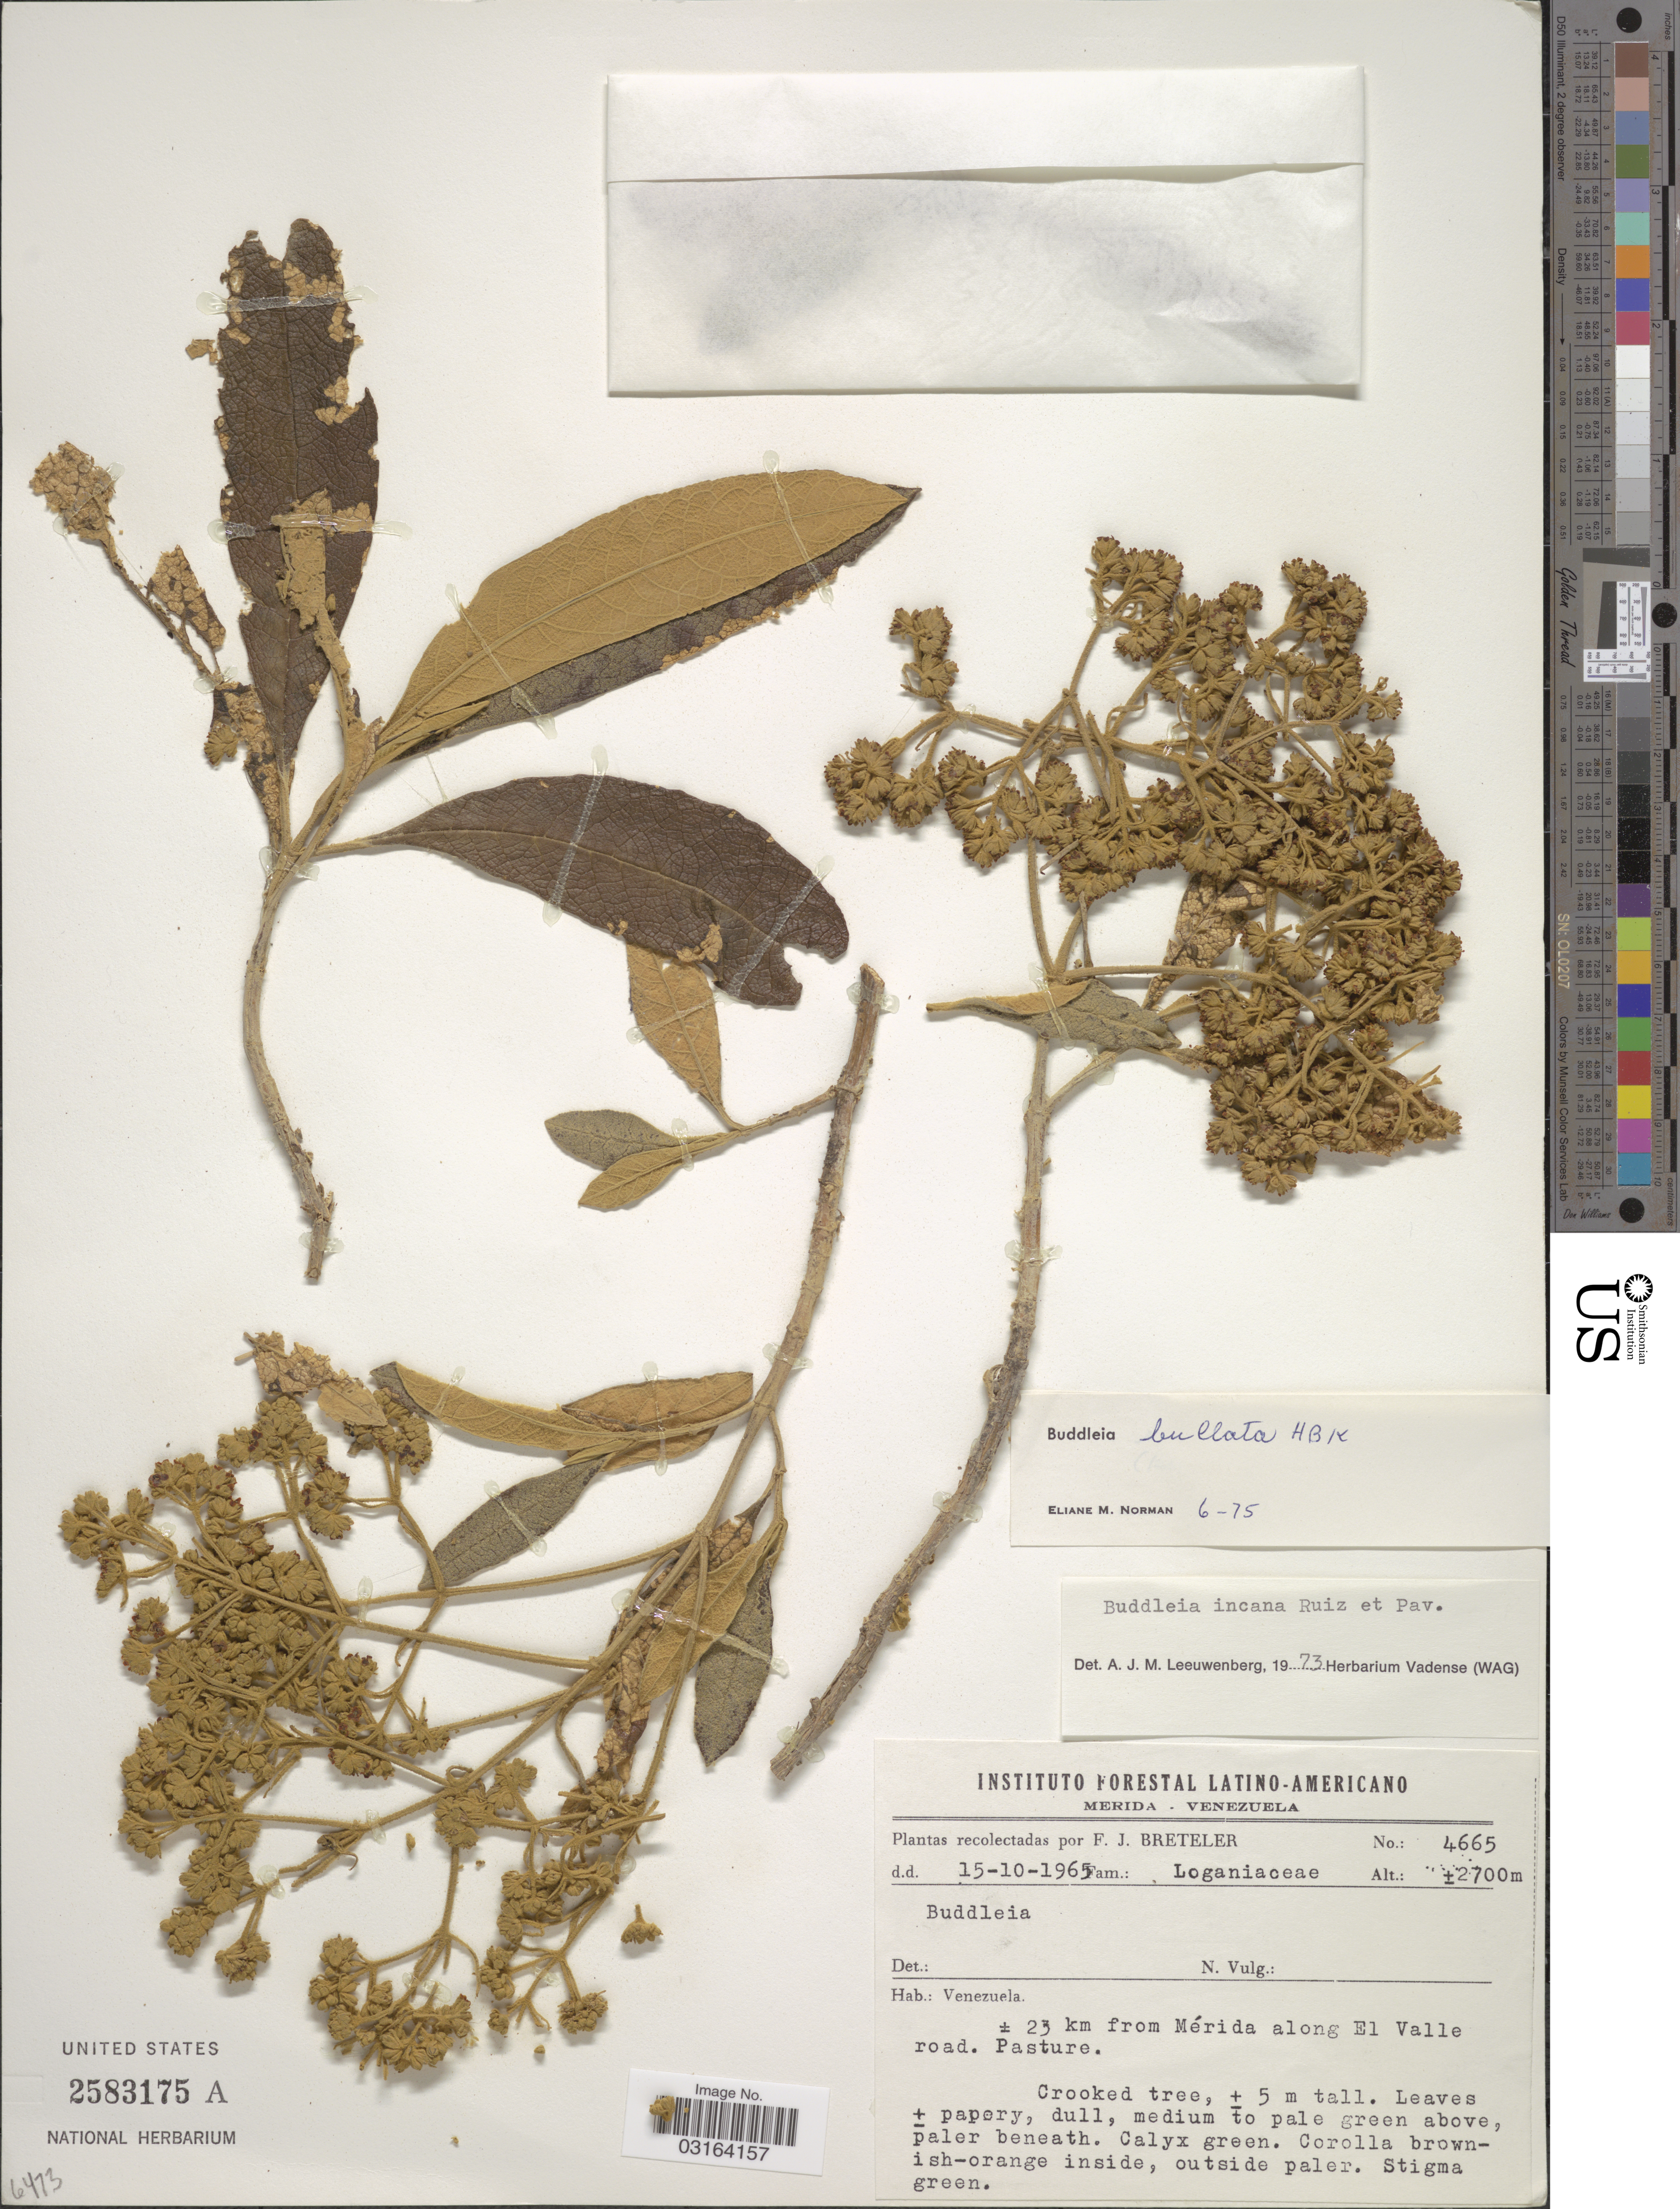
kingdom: Plantae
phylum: Tracheophyta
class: Magnoliopsida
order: Lamiales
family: Scrophulariaceae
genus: Buddleja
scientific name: Buddleja bullata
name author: Kunth in Humb. & et al.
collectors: F. J. Breteler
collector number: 4665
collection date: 1965-10-15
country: Venezuela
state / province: Mérida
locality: ± 23 km from Mérida along El Valle road.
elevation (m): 2700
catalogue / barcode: US 2583175A